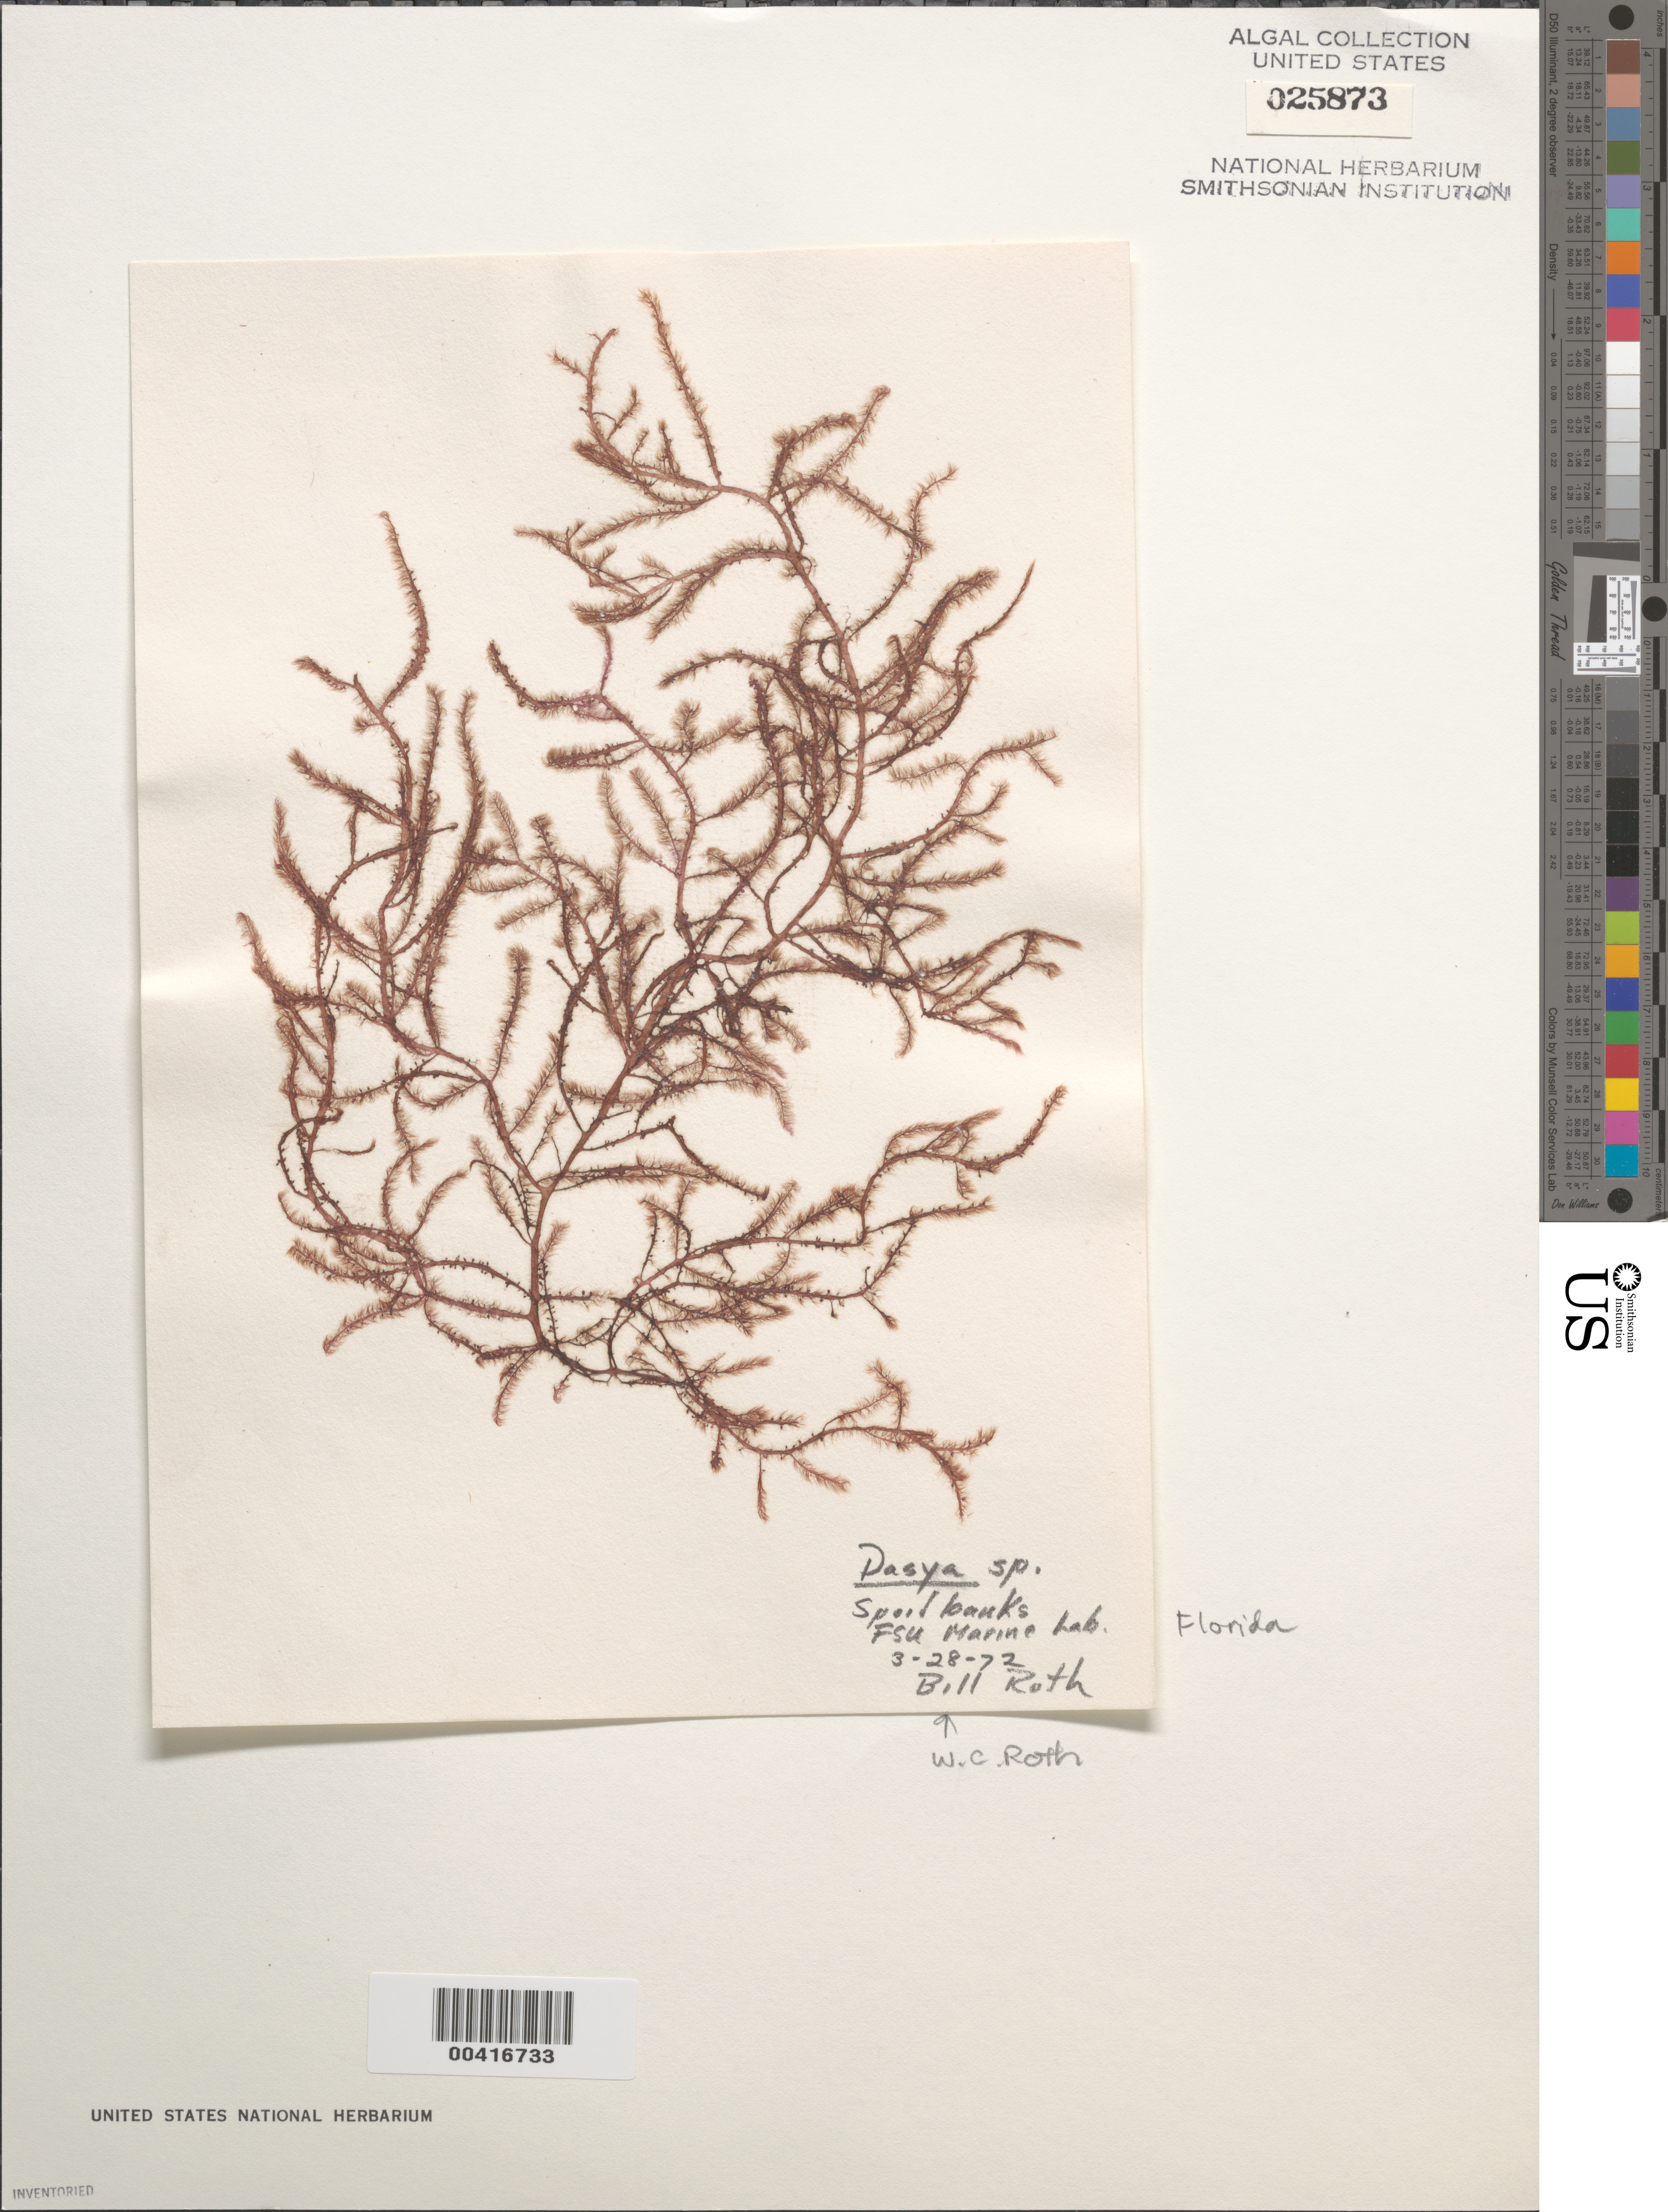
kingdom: Plantae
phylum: Rhodophyta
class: Florideophyceae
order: Ceramiales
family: Dasyaceae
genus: Dasya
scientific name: Dasya sp.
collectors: W. C. Roth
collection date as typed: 28 Mar 1972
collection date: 1972-03-28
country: United States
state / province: Florida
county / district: Franklin County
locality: Florida State University Marine Laboratory, spoil banks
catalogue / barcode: US 25873